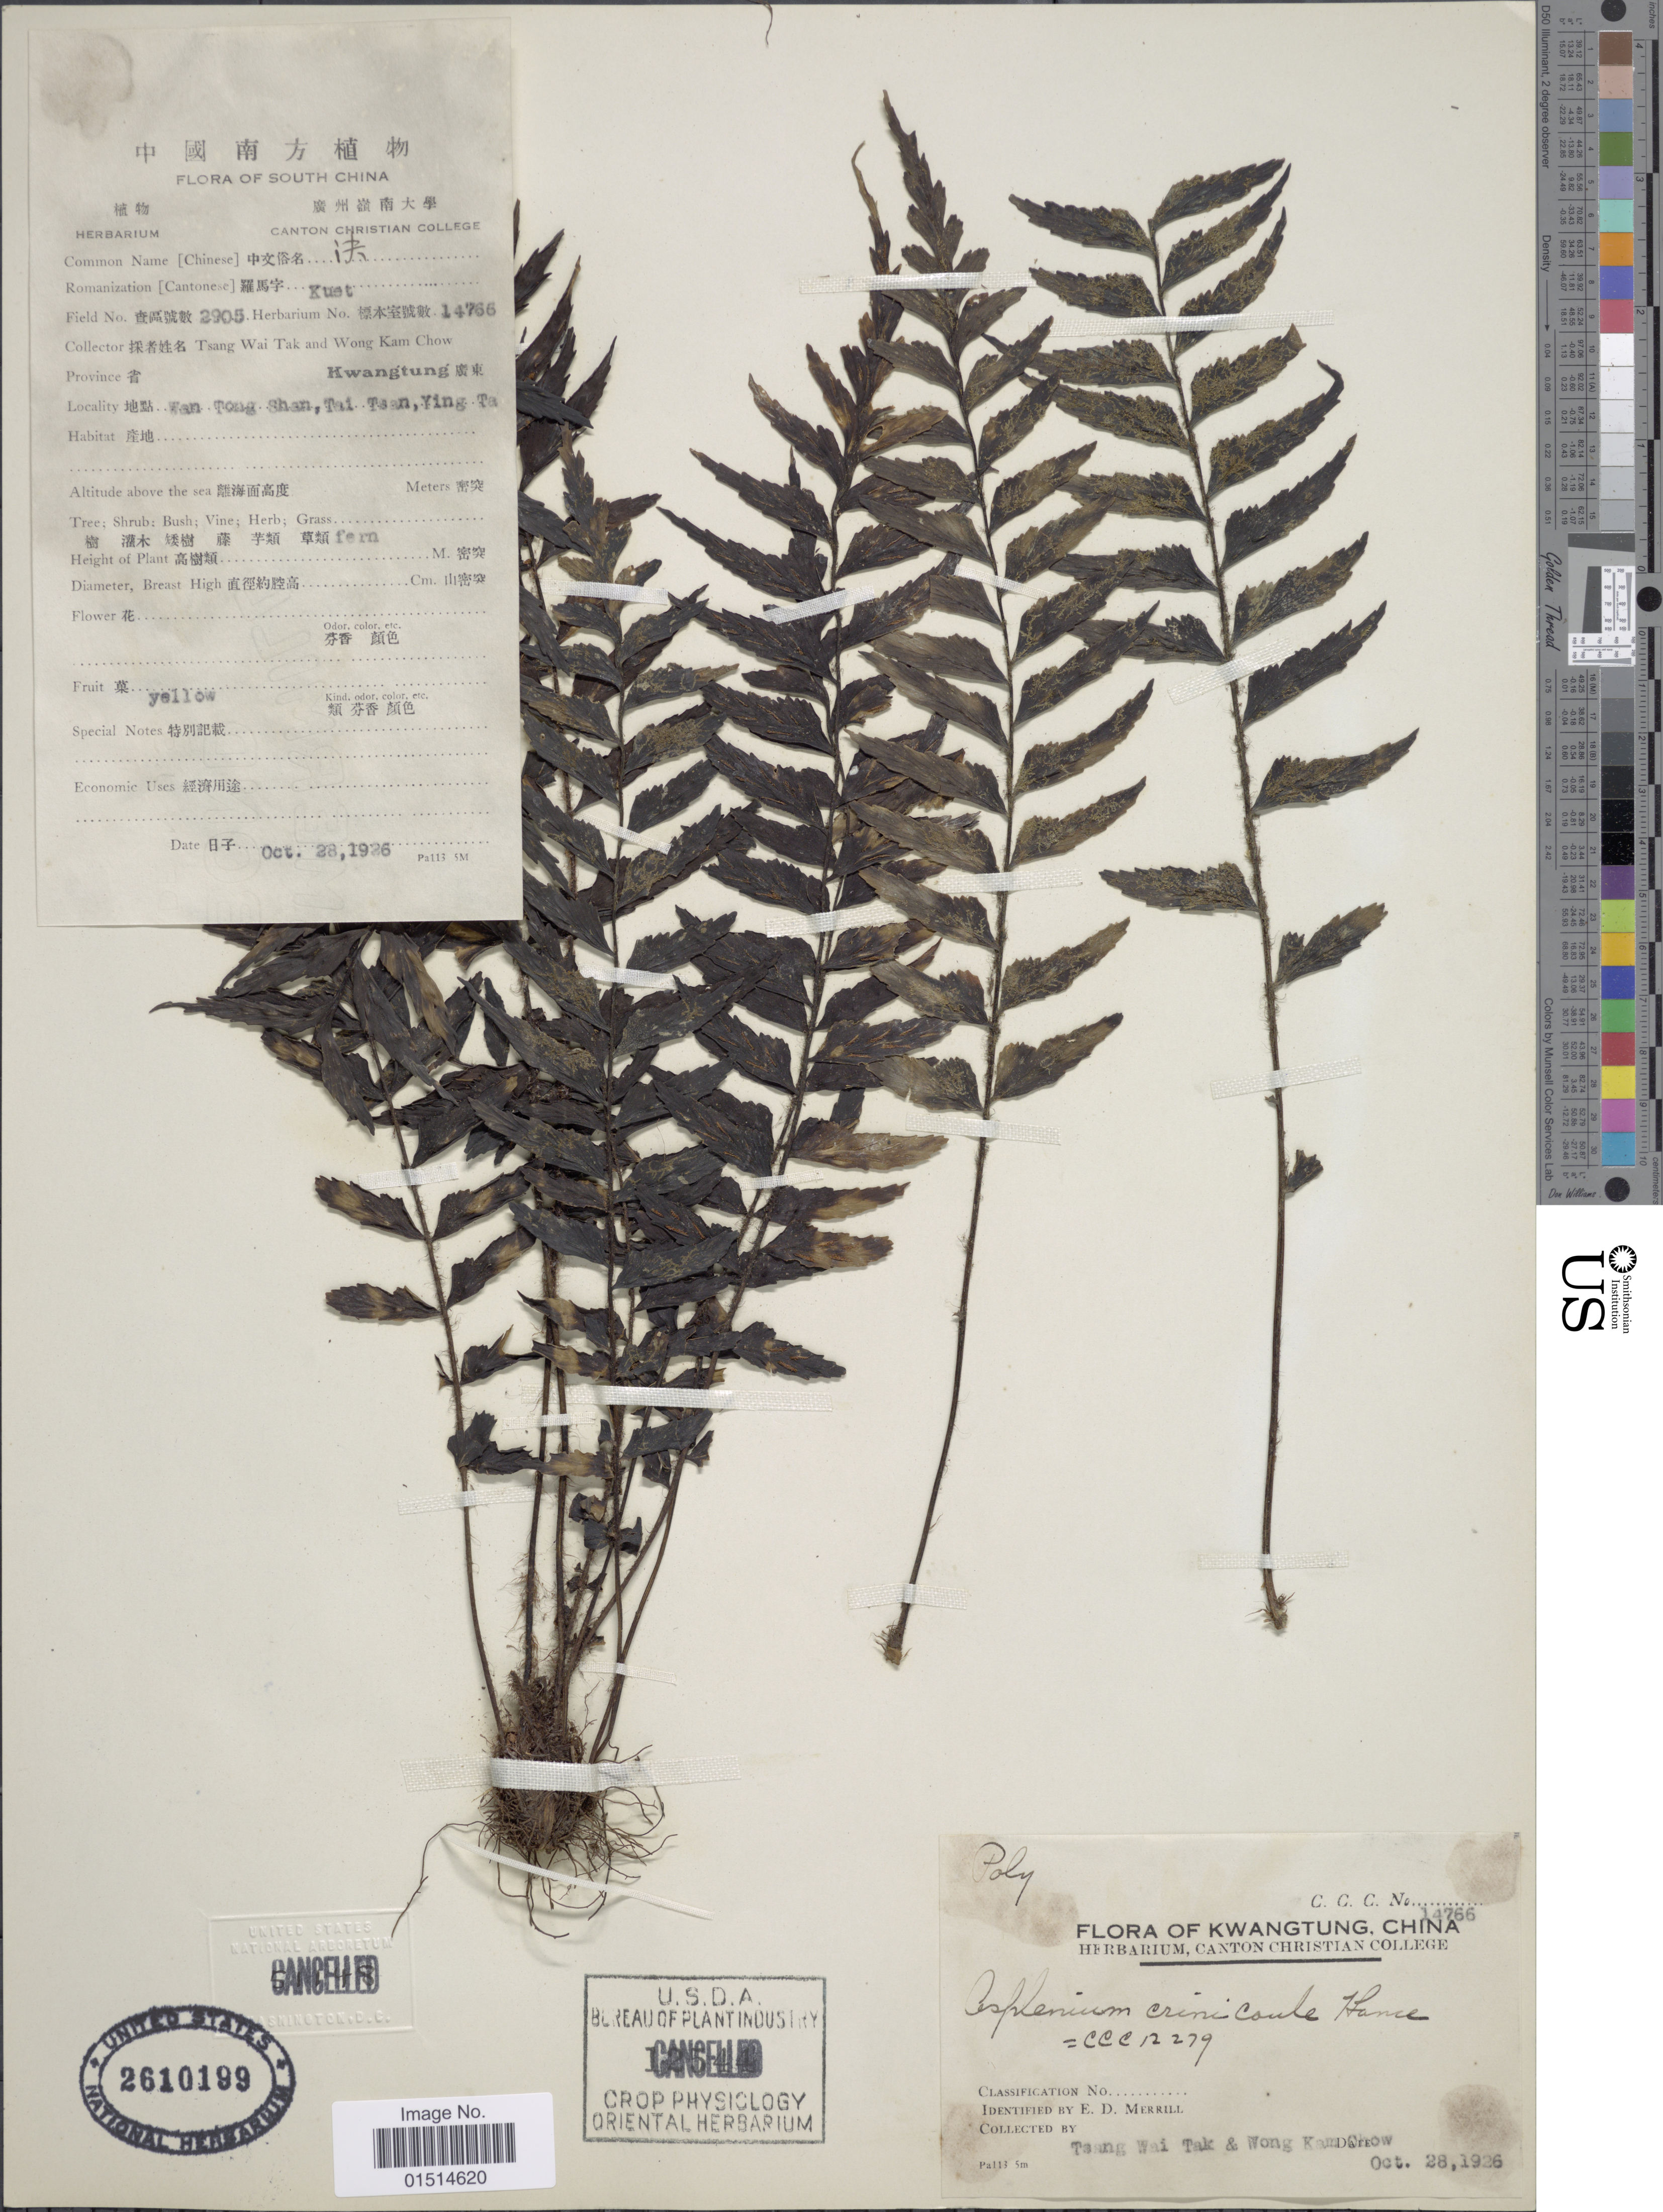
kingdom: Plantae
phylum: Tracheophyta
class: Polypodiopsida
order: Polypodiales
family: Aspleniaceae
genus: Asplenium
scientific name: Asplenium crinicaule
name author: Hance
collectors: T. Tak & K. Wong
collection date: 1926-10-28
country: China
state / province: Guangdong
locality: Kwangtung, Wan Tong Shan, Tai Tsan, Ying Ta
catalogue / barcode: US 2610199